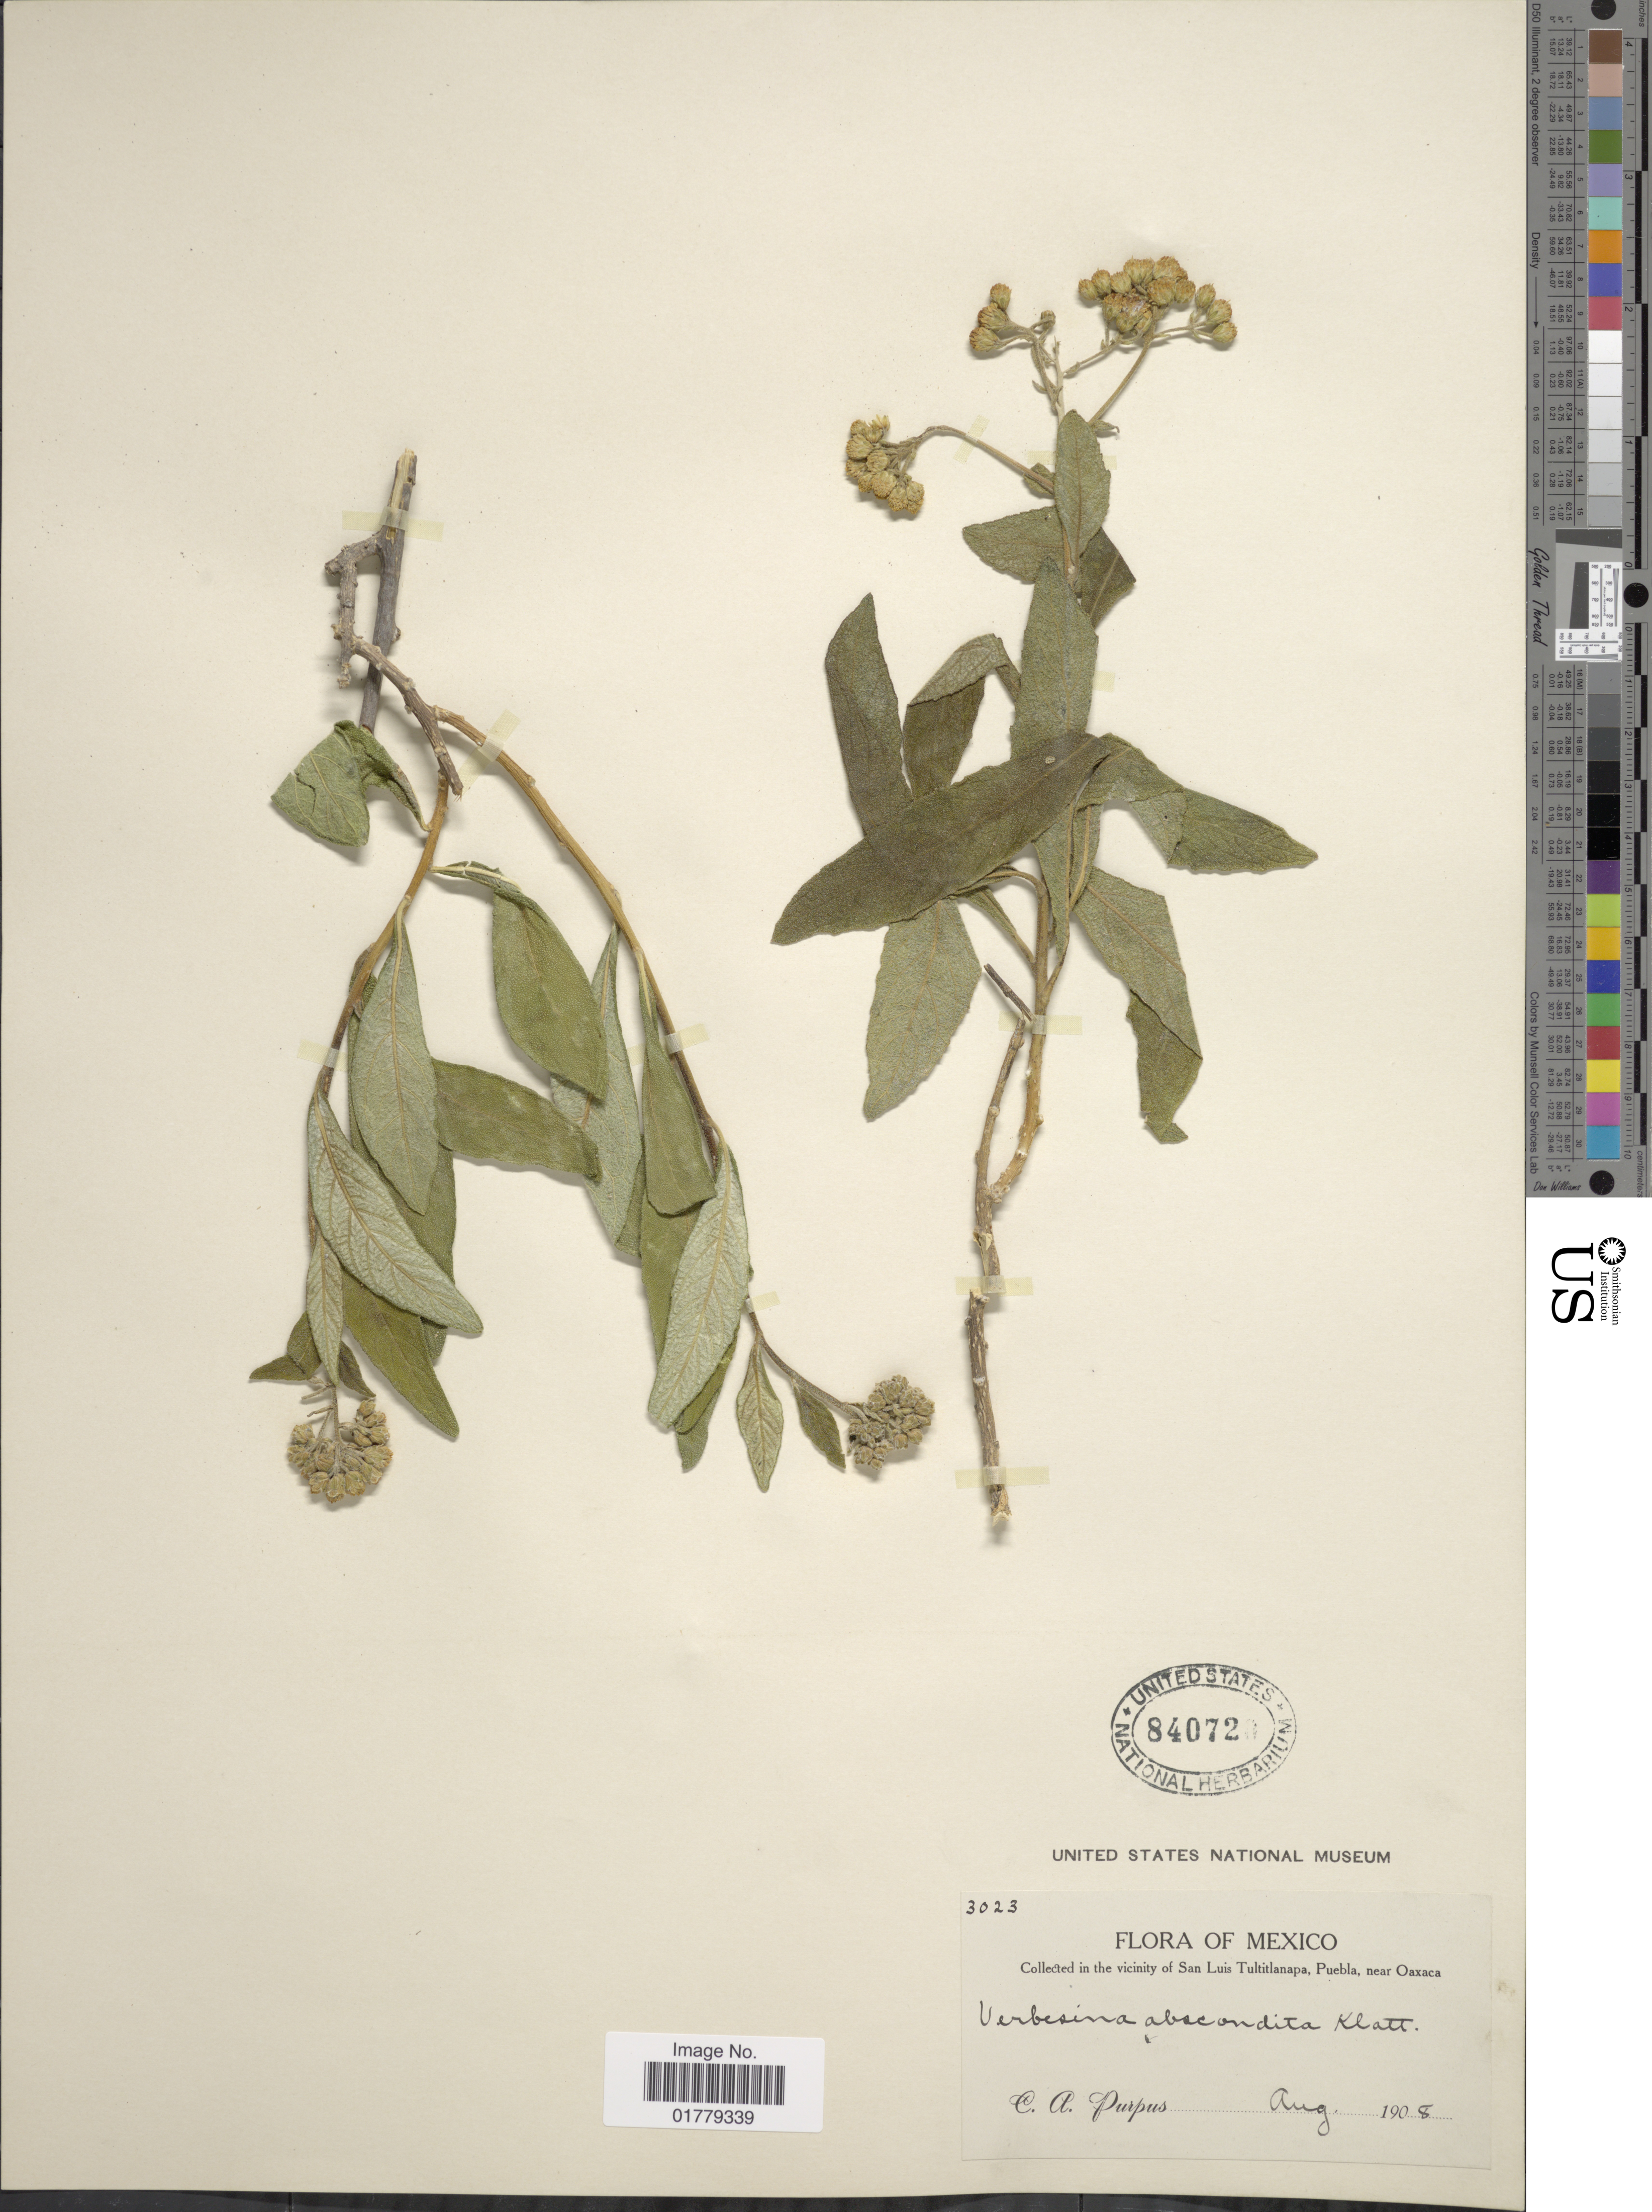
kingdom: Plantae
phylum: Tracheophyta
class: Magnoliopsida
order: Asterales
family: Asteraceae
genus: Verbesina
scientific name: Verbesina abscondita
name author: Klatt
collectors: C. A. Purpus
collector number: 3023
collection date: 1908-08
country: Mexico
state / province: Puebla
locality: In the vicinity of San Luis Tultitlanapa, Puebla, near Oaxaca.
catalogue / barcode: US 840720